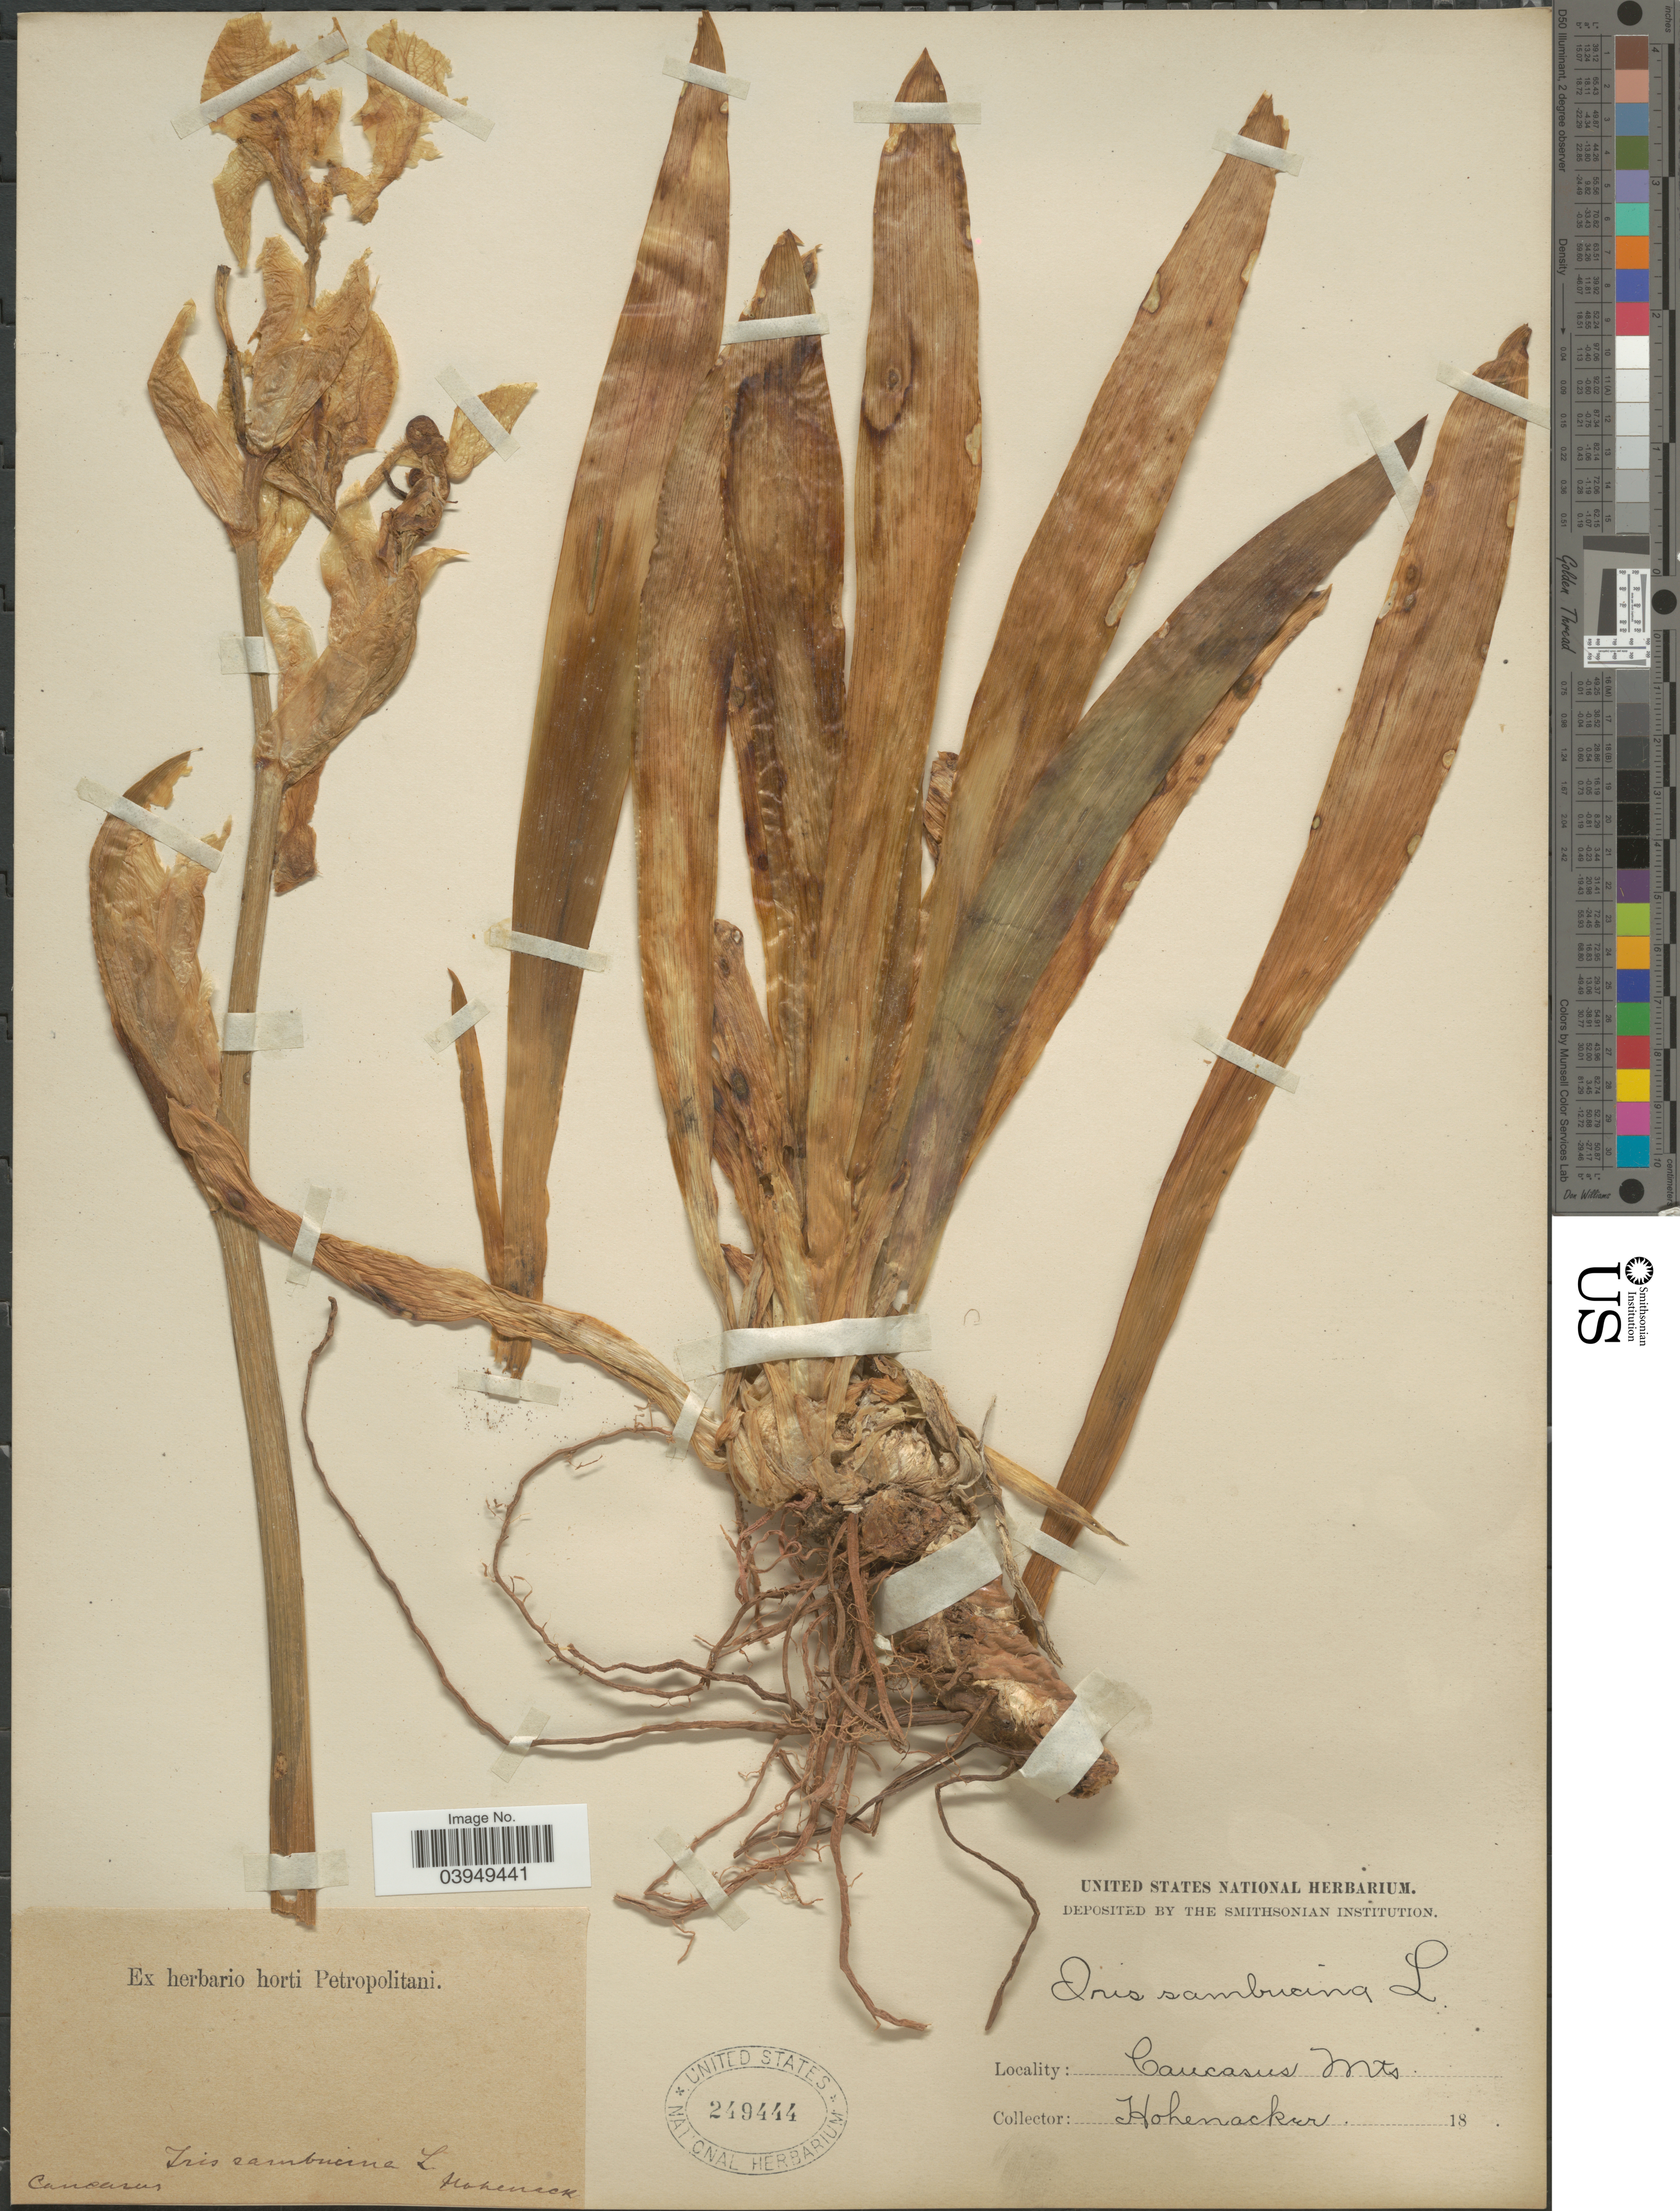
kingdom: Plantae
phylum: Tracheophyta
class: Liliopsida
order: Asparagales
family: Iridaceae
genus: Iris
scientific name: Iris sambucina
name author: L.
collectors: Hohenacker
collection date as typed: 18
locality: Caucasus Mts. Caucasus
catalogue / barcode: US 249444